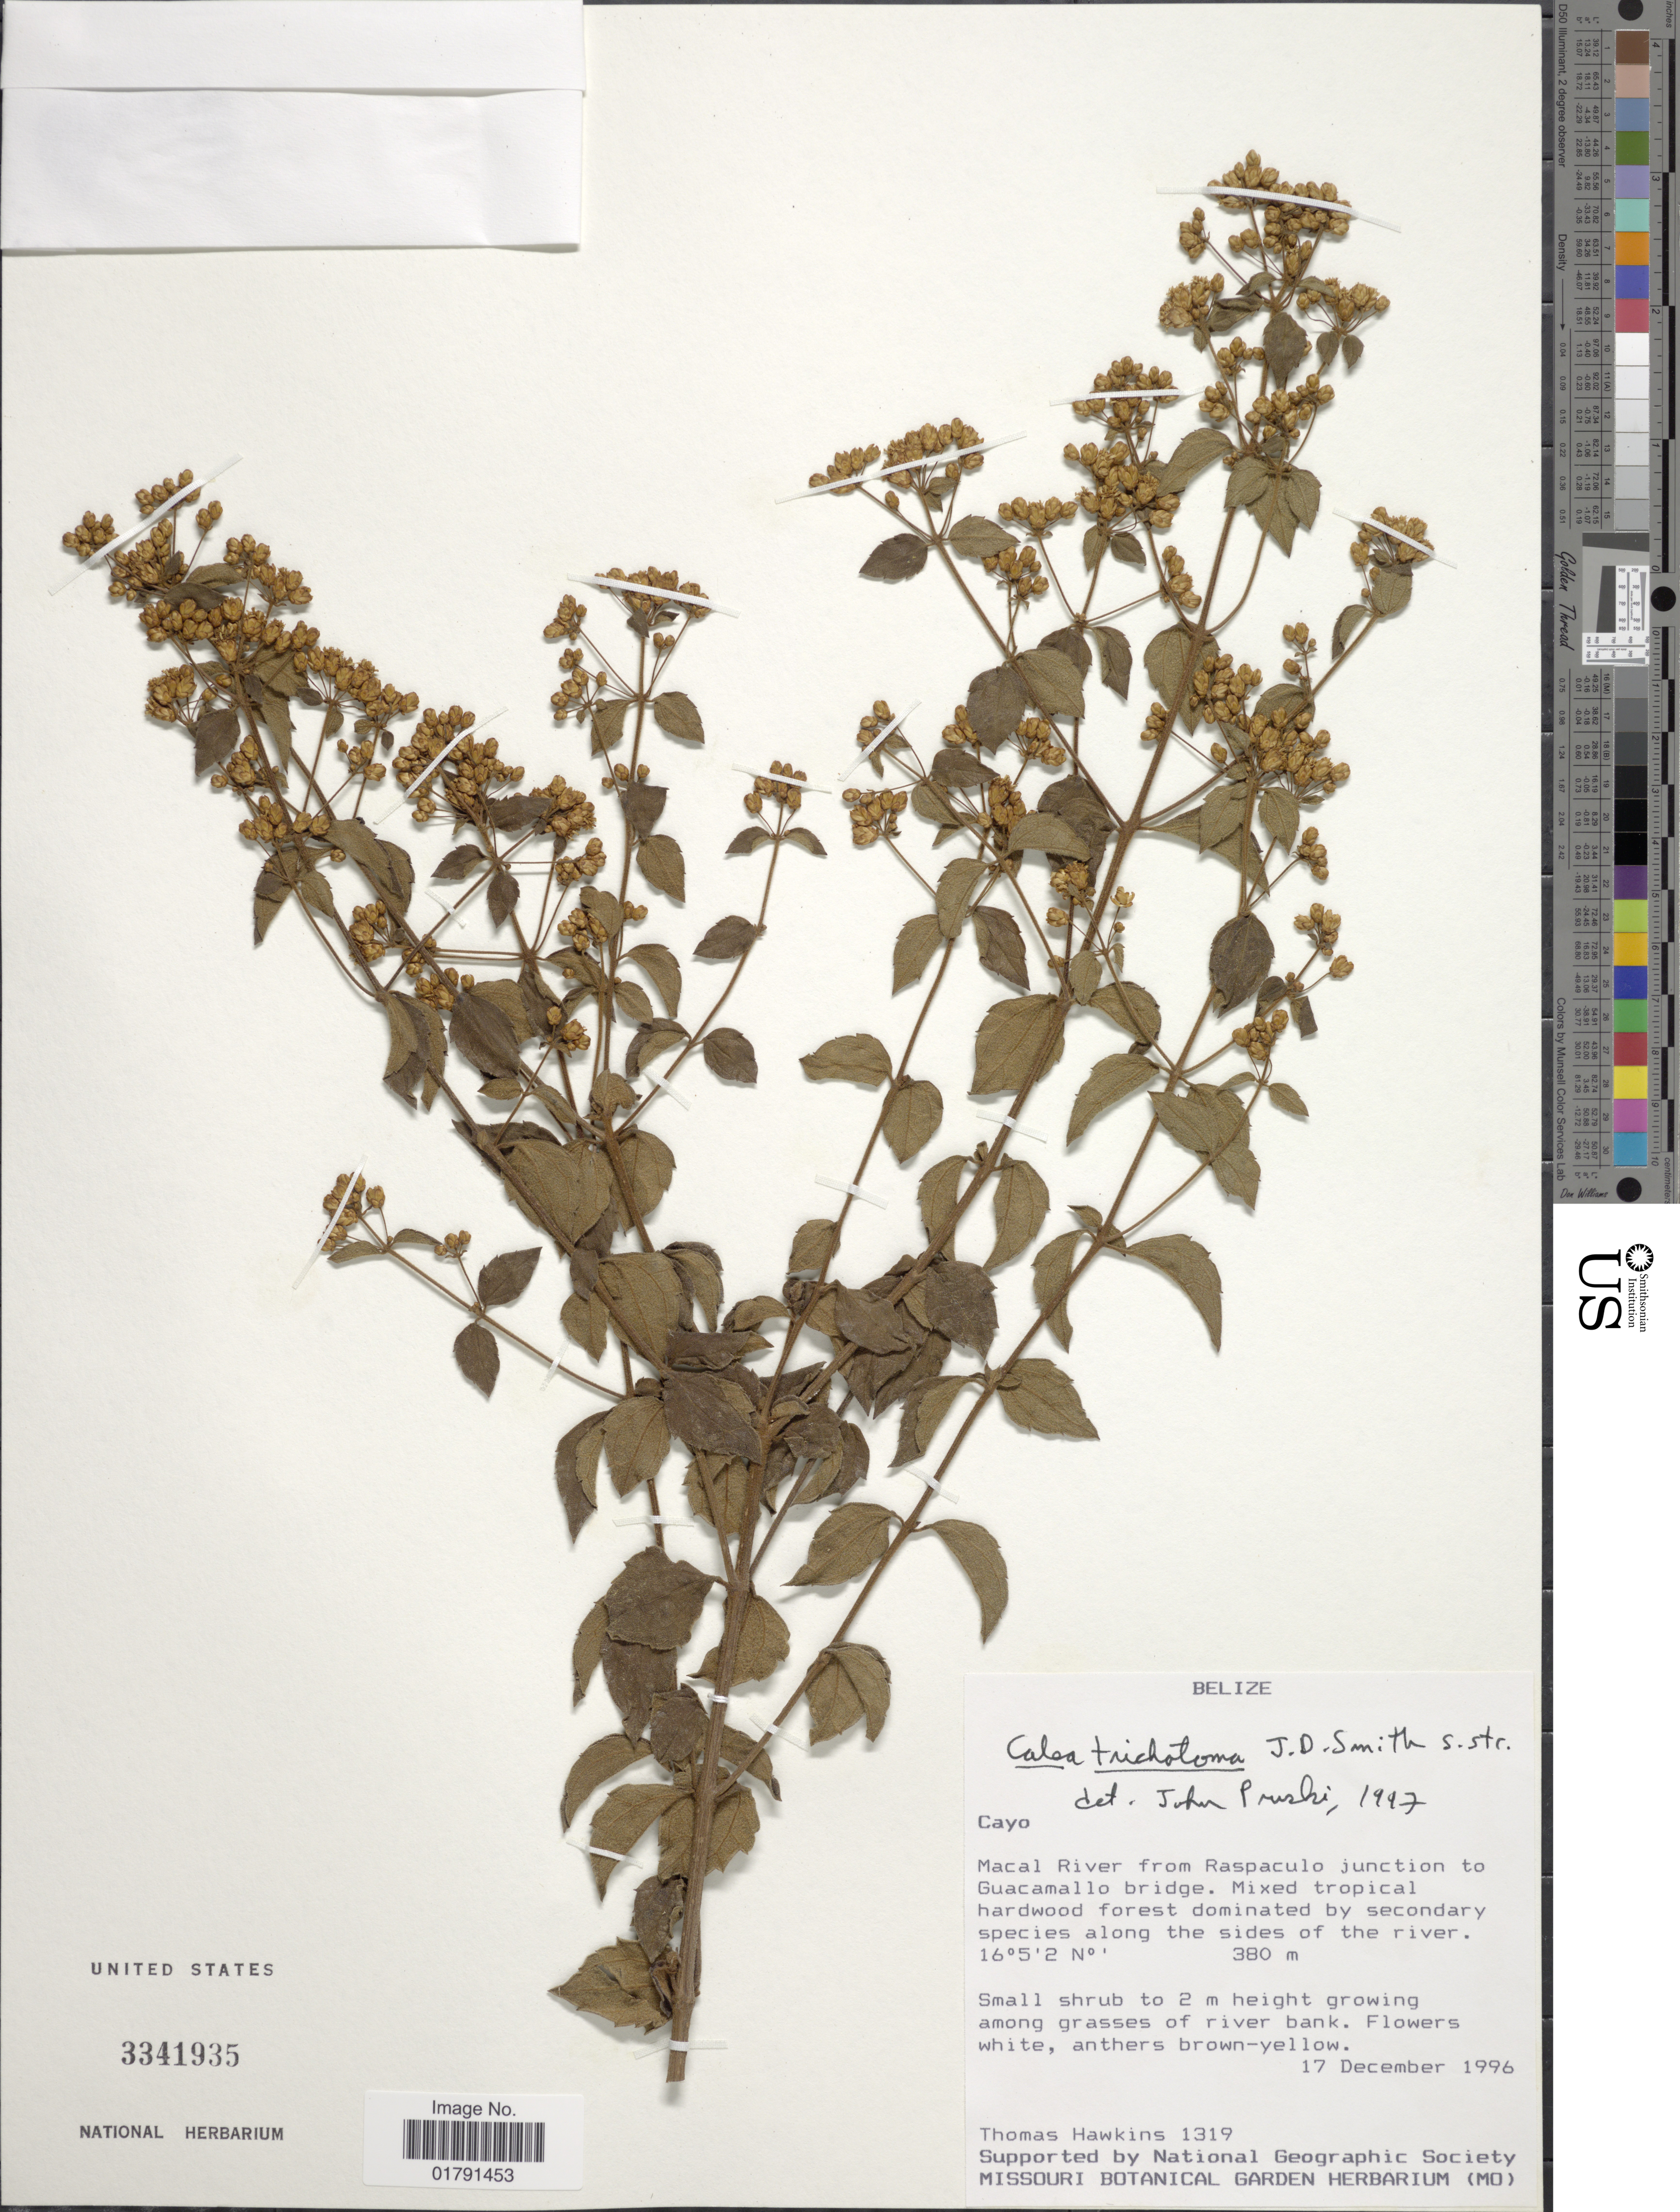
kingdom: Plantae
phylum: Tracheophyta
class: Magnoliopsida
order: Asterales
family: Asteraceae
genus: Calea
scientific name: Calea trichotoma var. trichotoma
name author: Donn. Sm.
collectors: T. Hawkins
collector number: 1319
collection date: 1996-12-17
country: Belize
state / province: Cayo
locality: Macal River from Raspaculo junction to Guacamallo bridge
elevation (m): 380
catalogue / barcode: US 3341935